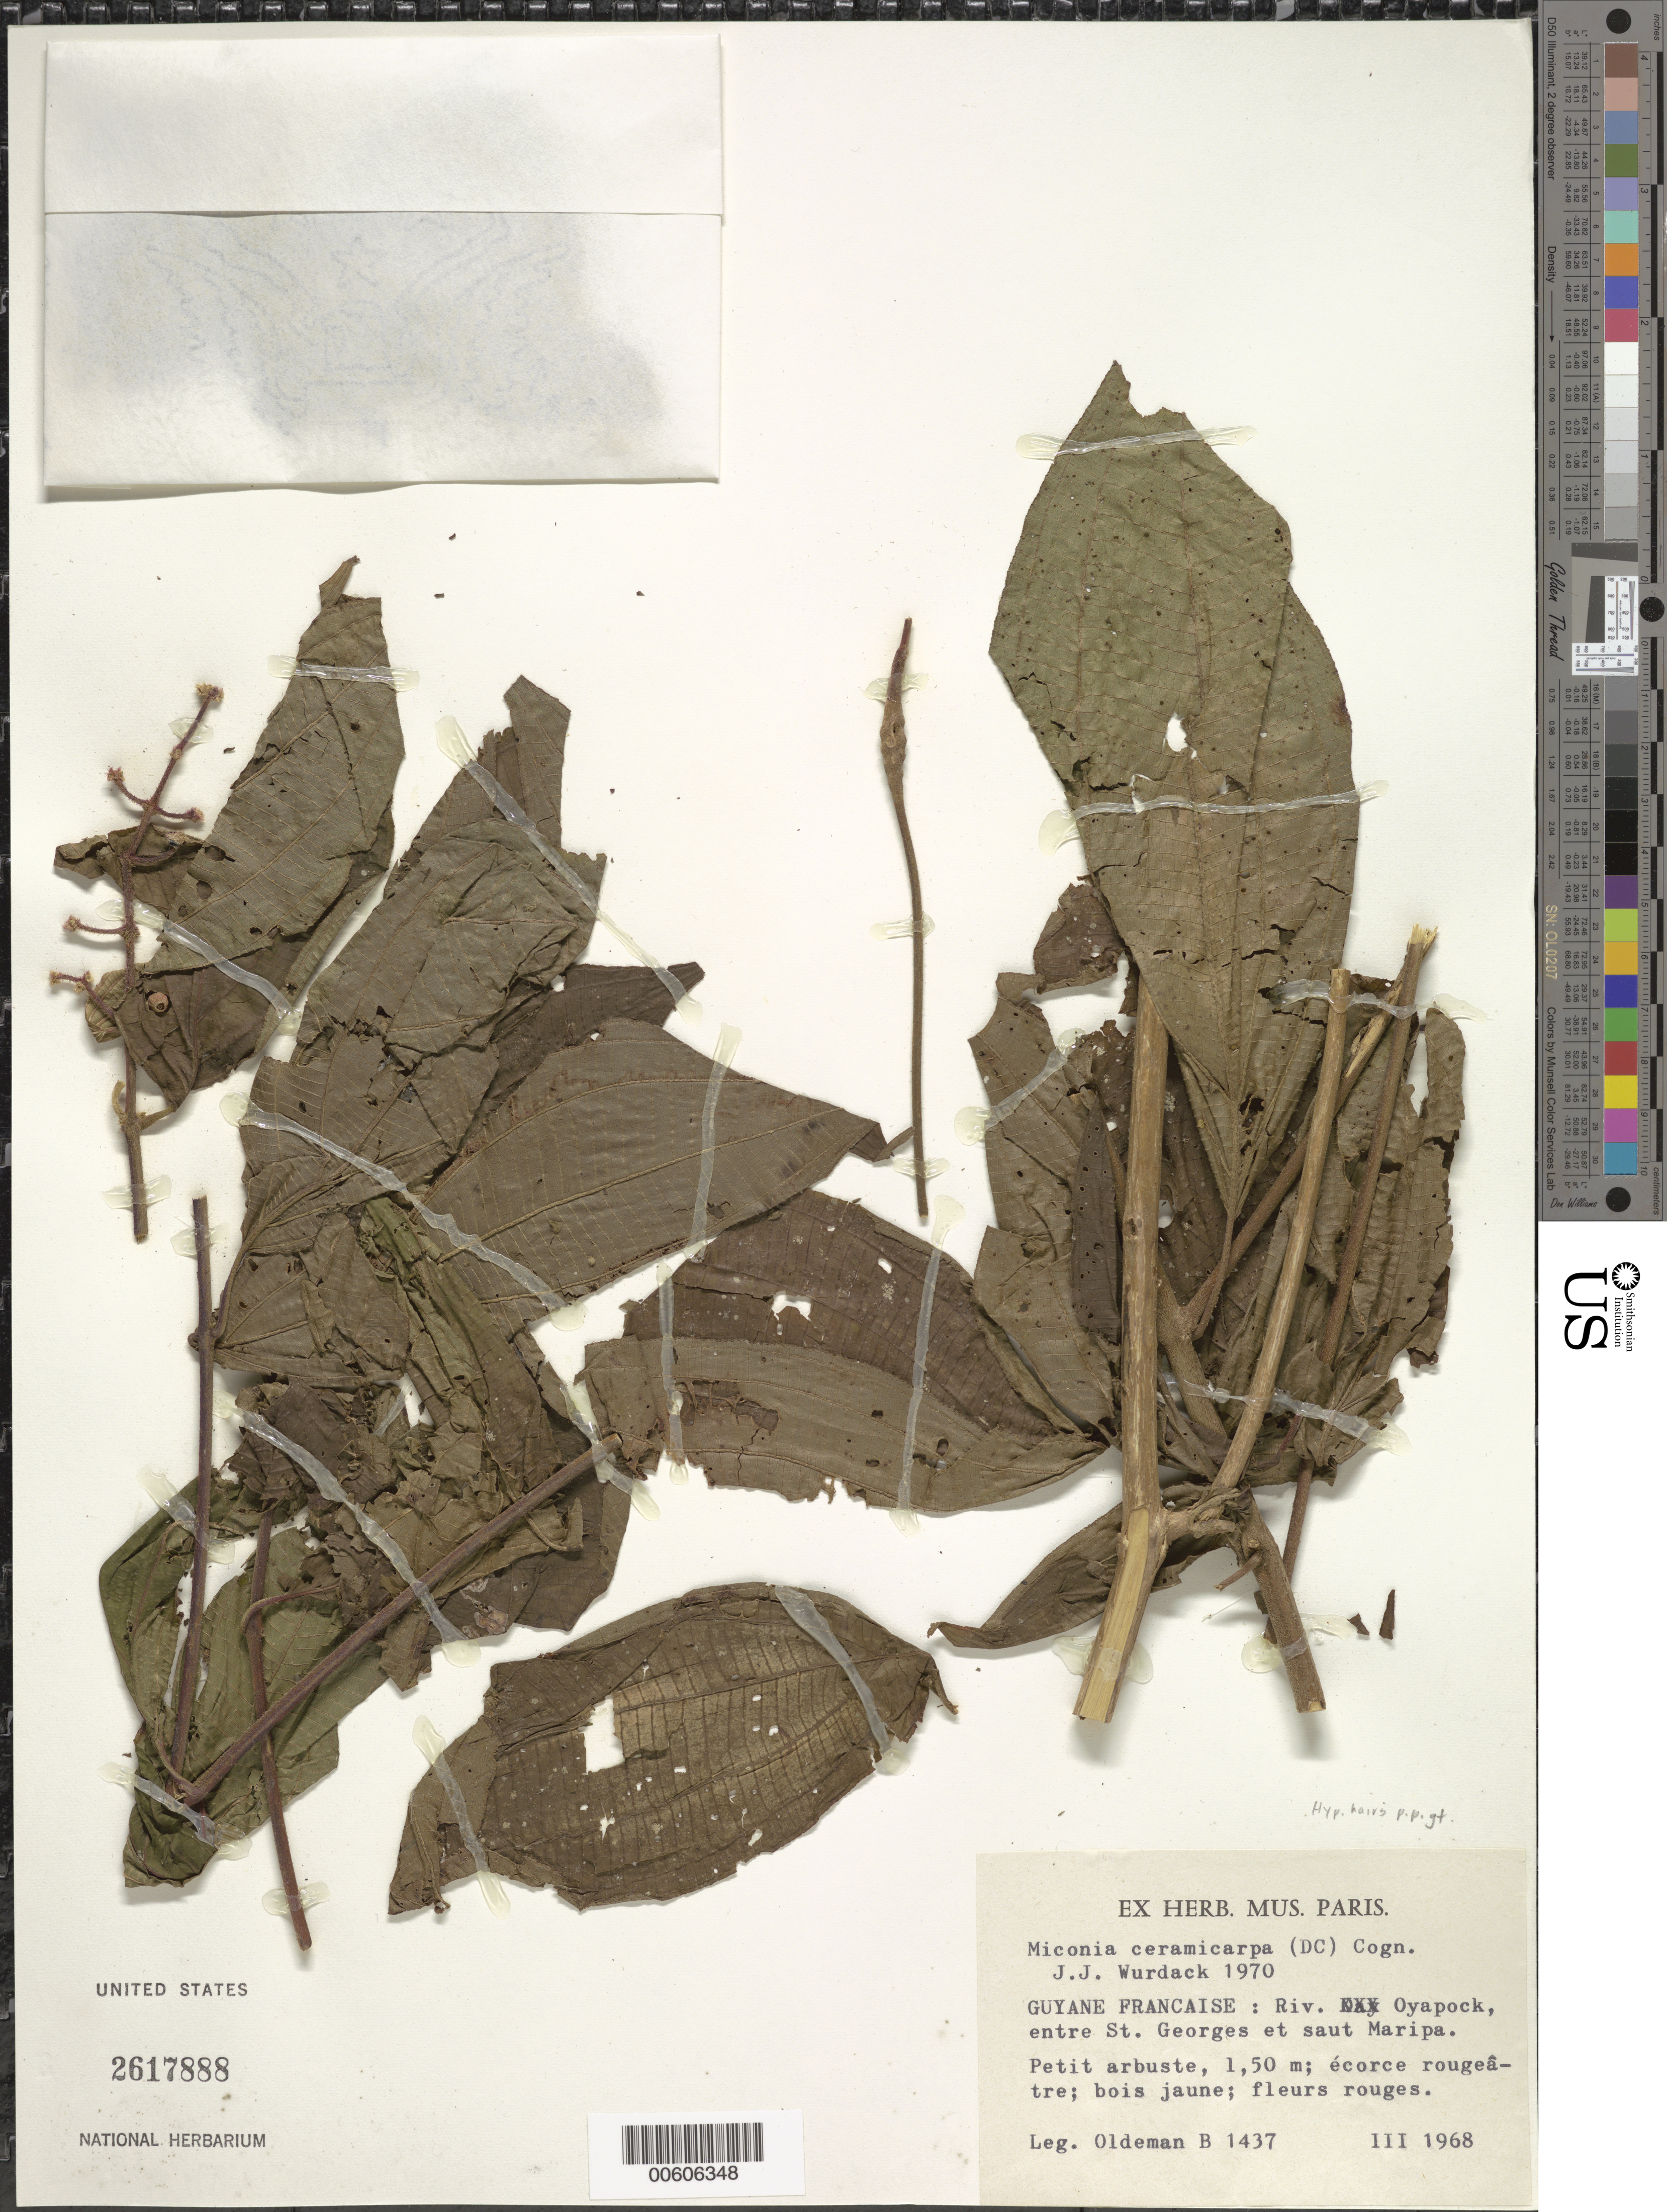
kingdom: Plantae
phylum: Tracheophyta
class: Magnoliopsida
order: Myrtales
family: Melastomataceae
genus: Miconia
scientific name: Miconia ceramicarpa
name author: (DC.) Cogn.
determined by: Wurdack, John J., (US), US (UNITED STATES)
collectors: R. Oldeman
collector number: B 1437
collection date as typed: Mar-68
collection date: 1968-03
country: French Guiana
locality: Rivière Oyapock, betw. St. Georges & Saut Maripa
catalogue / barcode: US 2617888